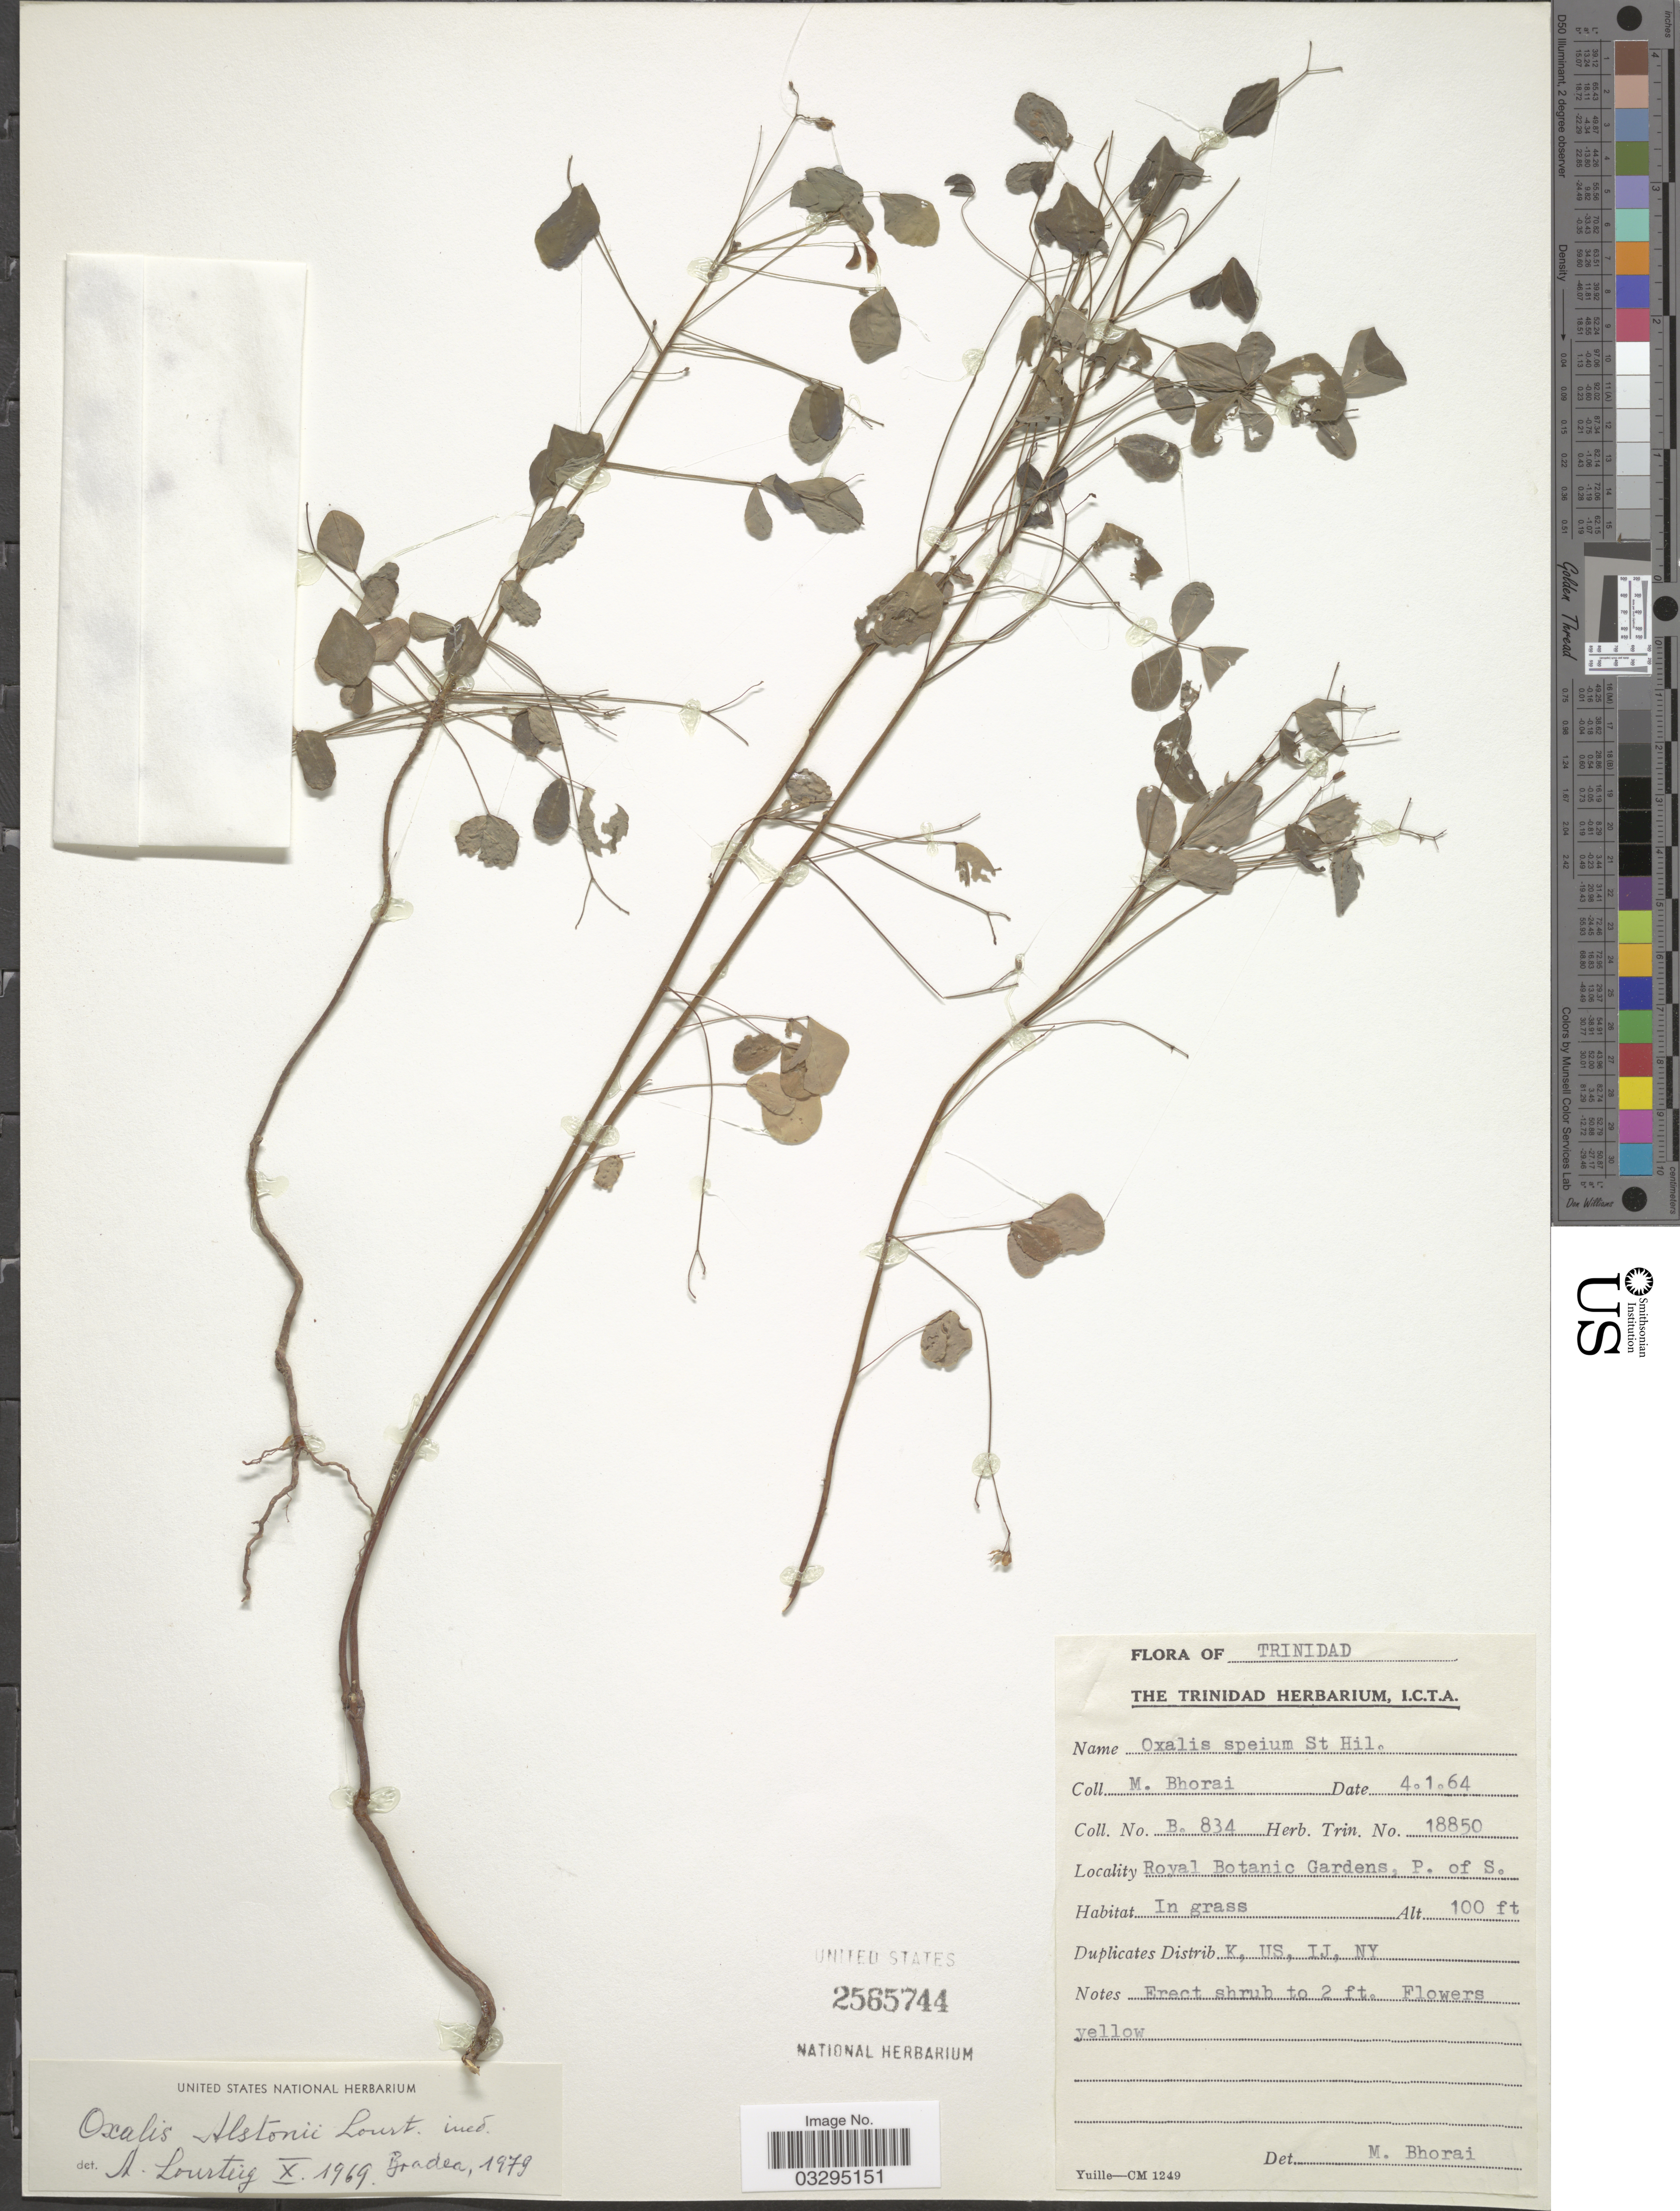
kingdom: Plantae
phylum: Tracheophyta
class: Magnoliopsida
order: Oxalidales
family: Oxalidaceae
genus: Oxalis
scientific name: Oxalis alstonii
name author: Lourteig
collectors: M. Bhorai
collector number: B834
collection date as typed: Transcribed d/m/y: 4/1/64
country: Trinidad and Tobago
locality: Trinidad. Royal Botanic Gardens, P. of S.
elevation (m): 30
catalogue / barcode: US 2565744